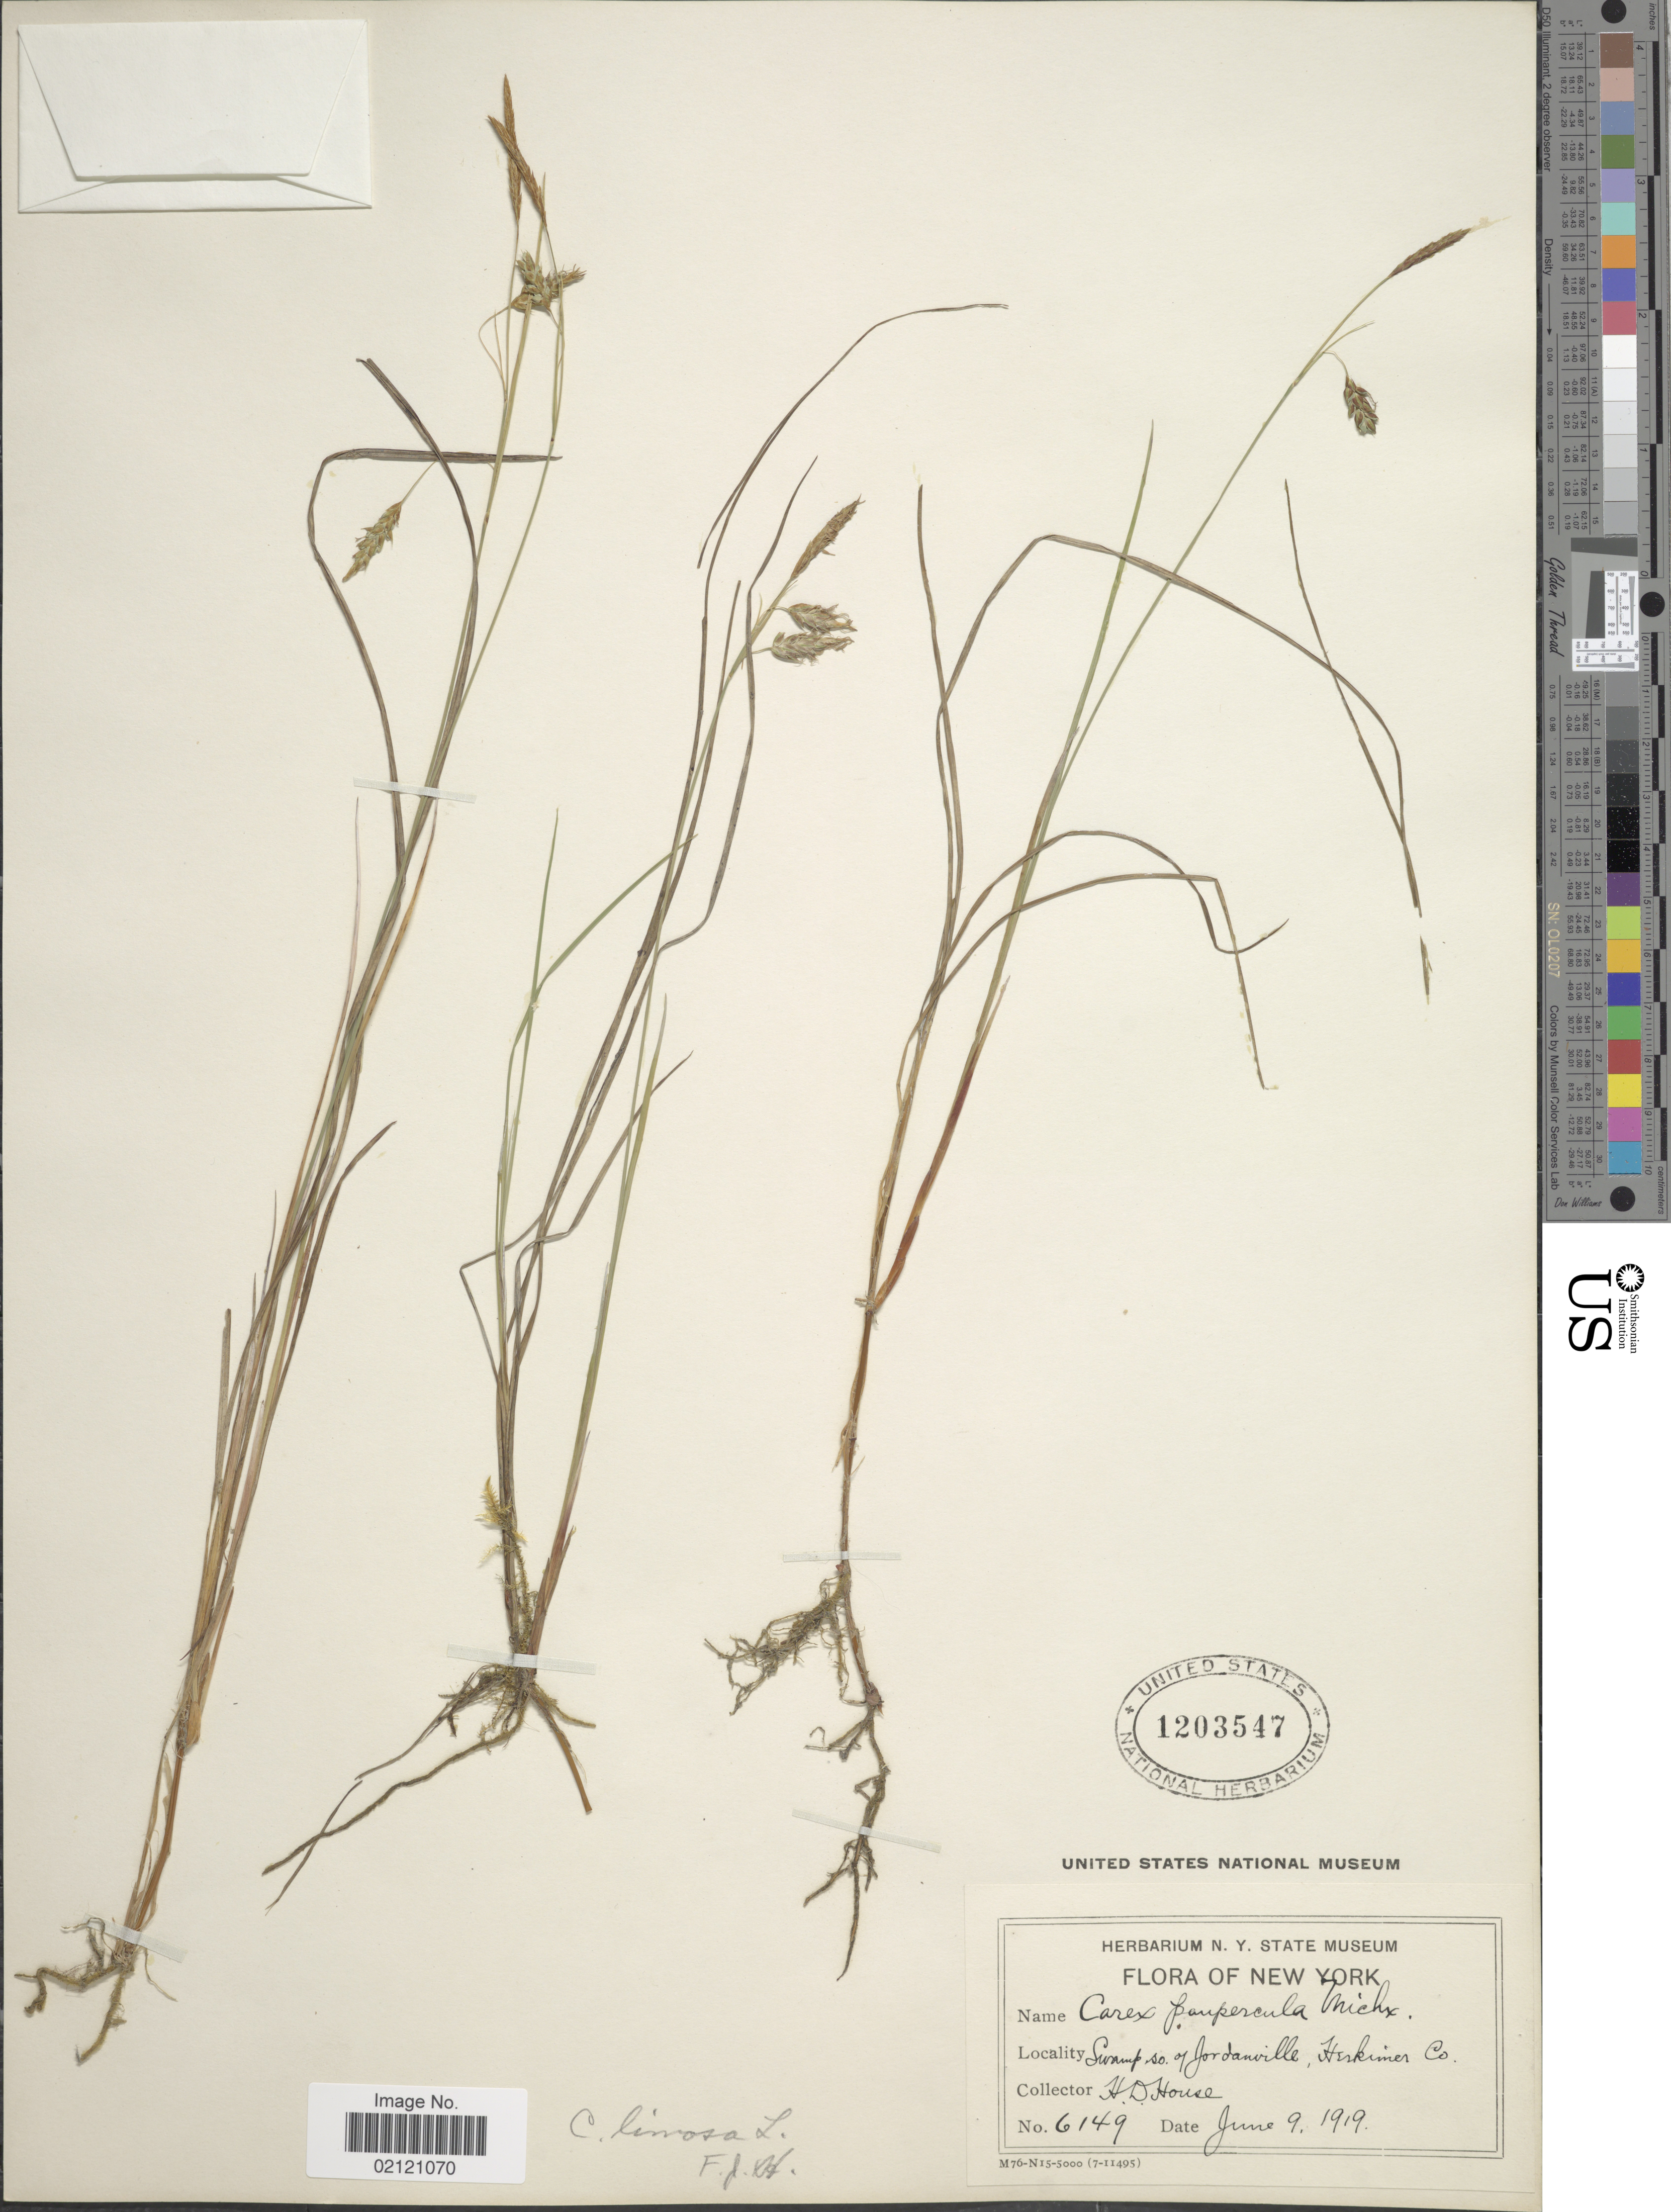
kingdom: Plantae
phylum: Tracheophyta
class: Liliopsida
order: Poales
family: Cyperaceae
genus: Carex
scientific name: Carex limosa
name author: L.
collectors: H. D. House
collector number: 6149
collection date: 1919-06-09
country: United States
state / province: New York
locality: Swamp so of Jordanville, Herkimer Co.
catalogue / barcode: US 1203547